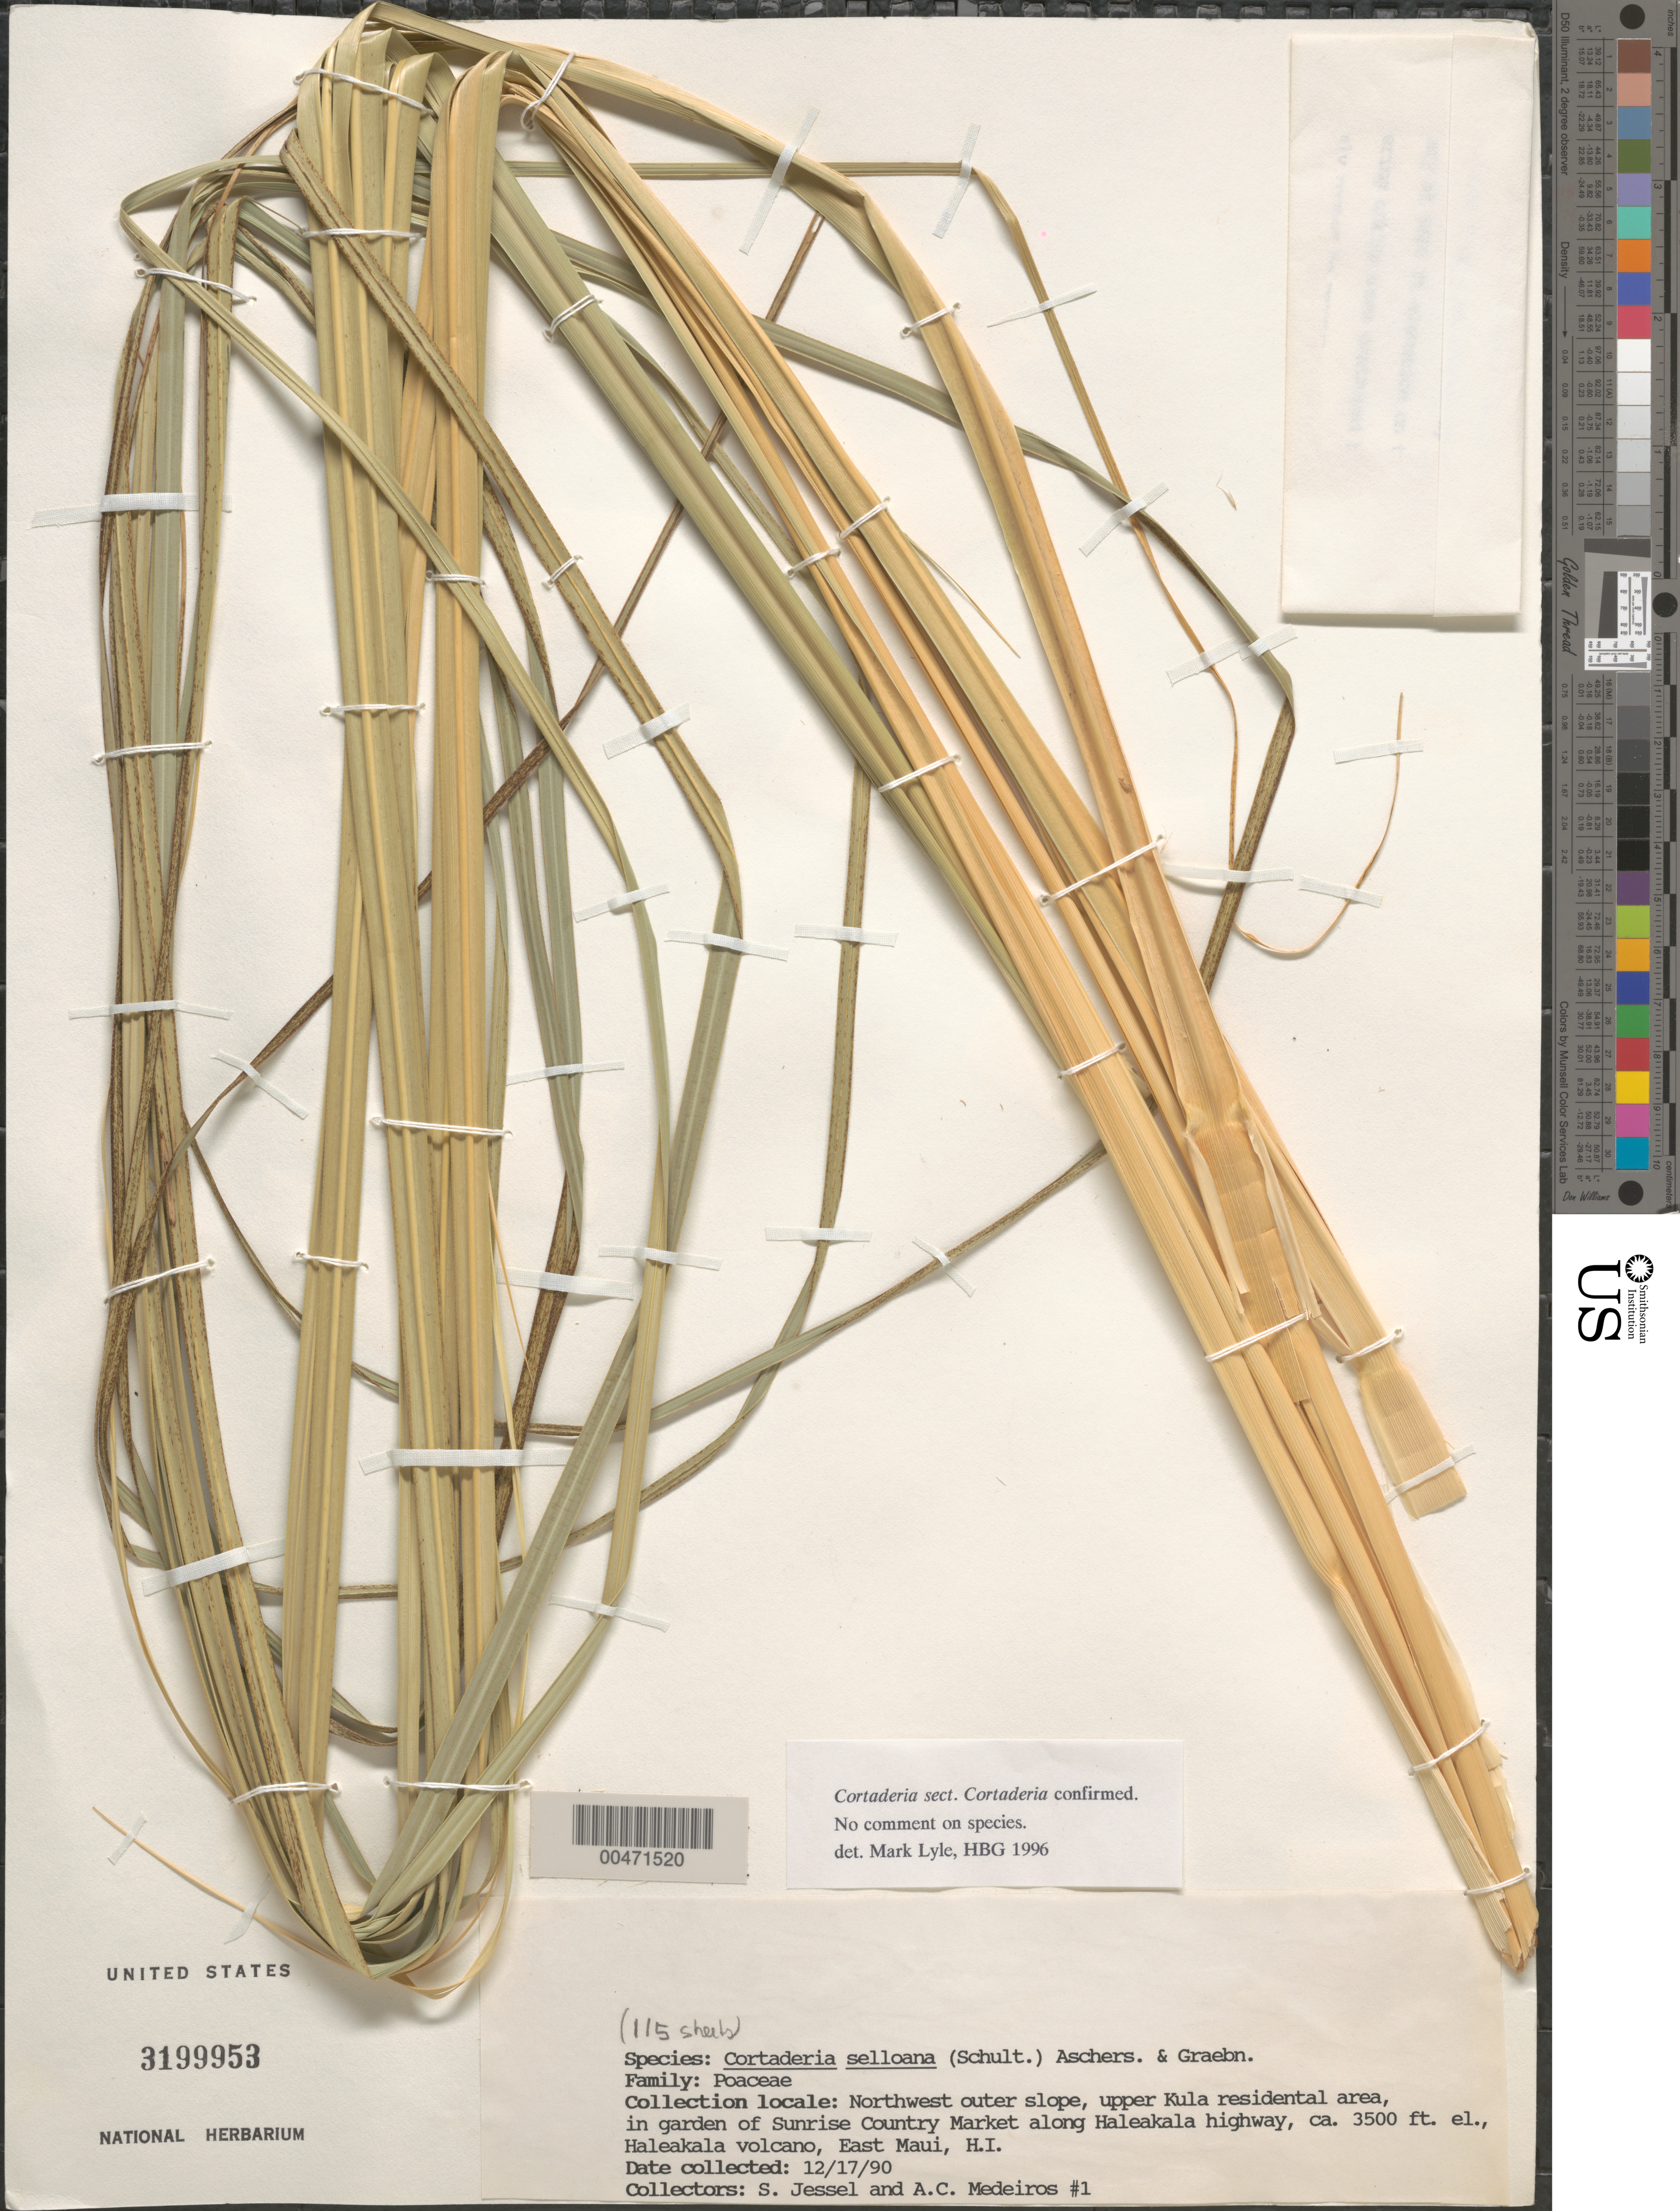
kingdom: Plantae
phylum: Tracheophyta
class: Liliopsida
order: Poales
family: Poaceae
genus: Cortaderia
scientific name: Cortaderia selloana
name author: (Schult. & Schult. f.) Asch. & Graebn.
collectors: S. Jessel & A. Medeiros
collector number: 1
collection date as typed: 17 Dec 1990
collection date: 1990-12-17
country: United States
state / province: Hawaii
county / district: Maui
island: Maui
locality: NW outer slope, upper Kula residential area, in garden of Sunrise Country Market along Haleakala hwy, Haleakala Volcano, E Maui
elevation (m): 1067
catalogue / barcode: US 3199953